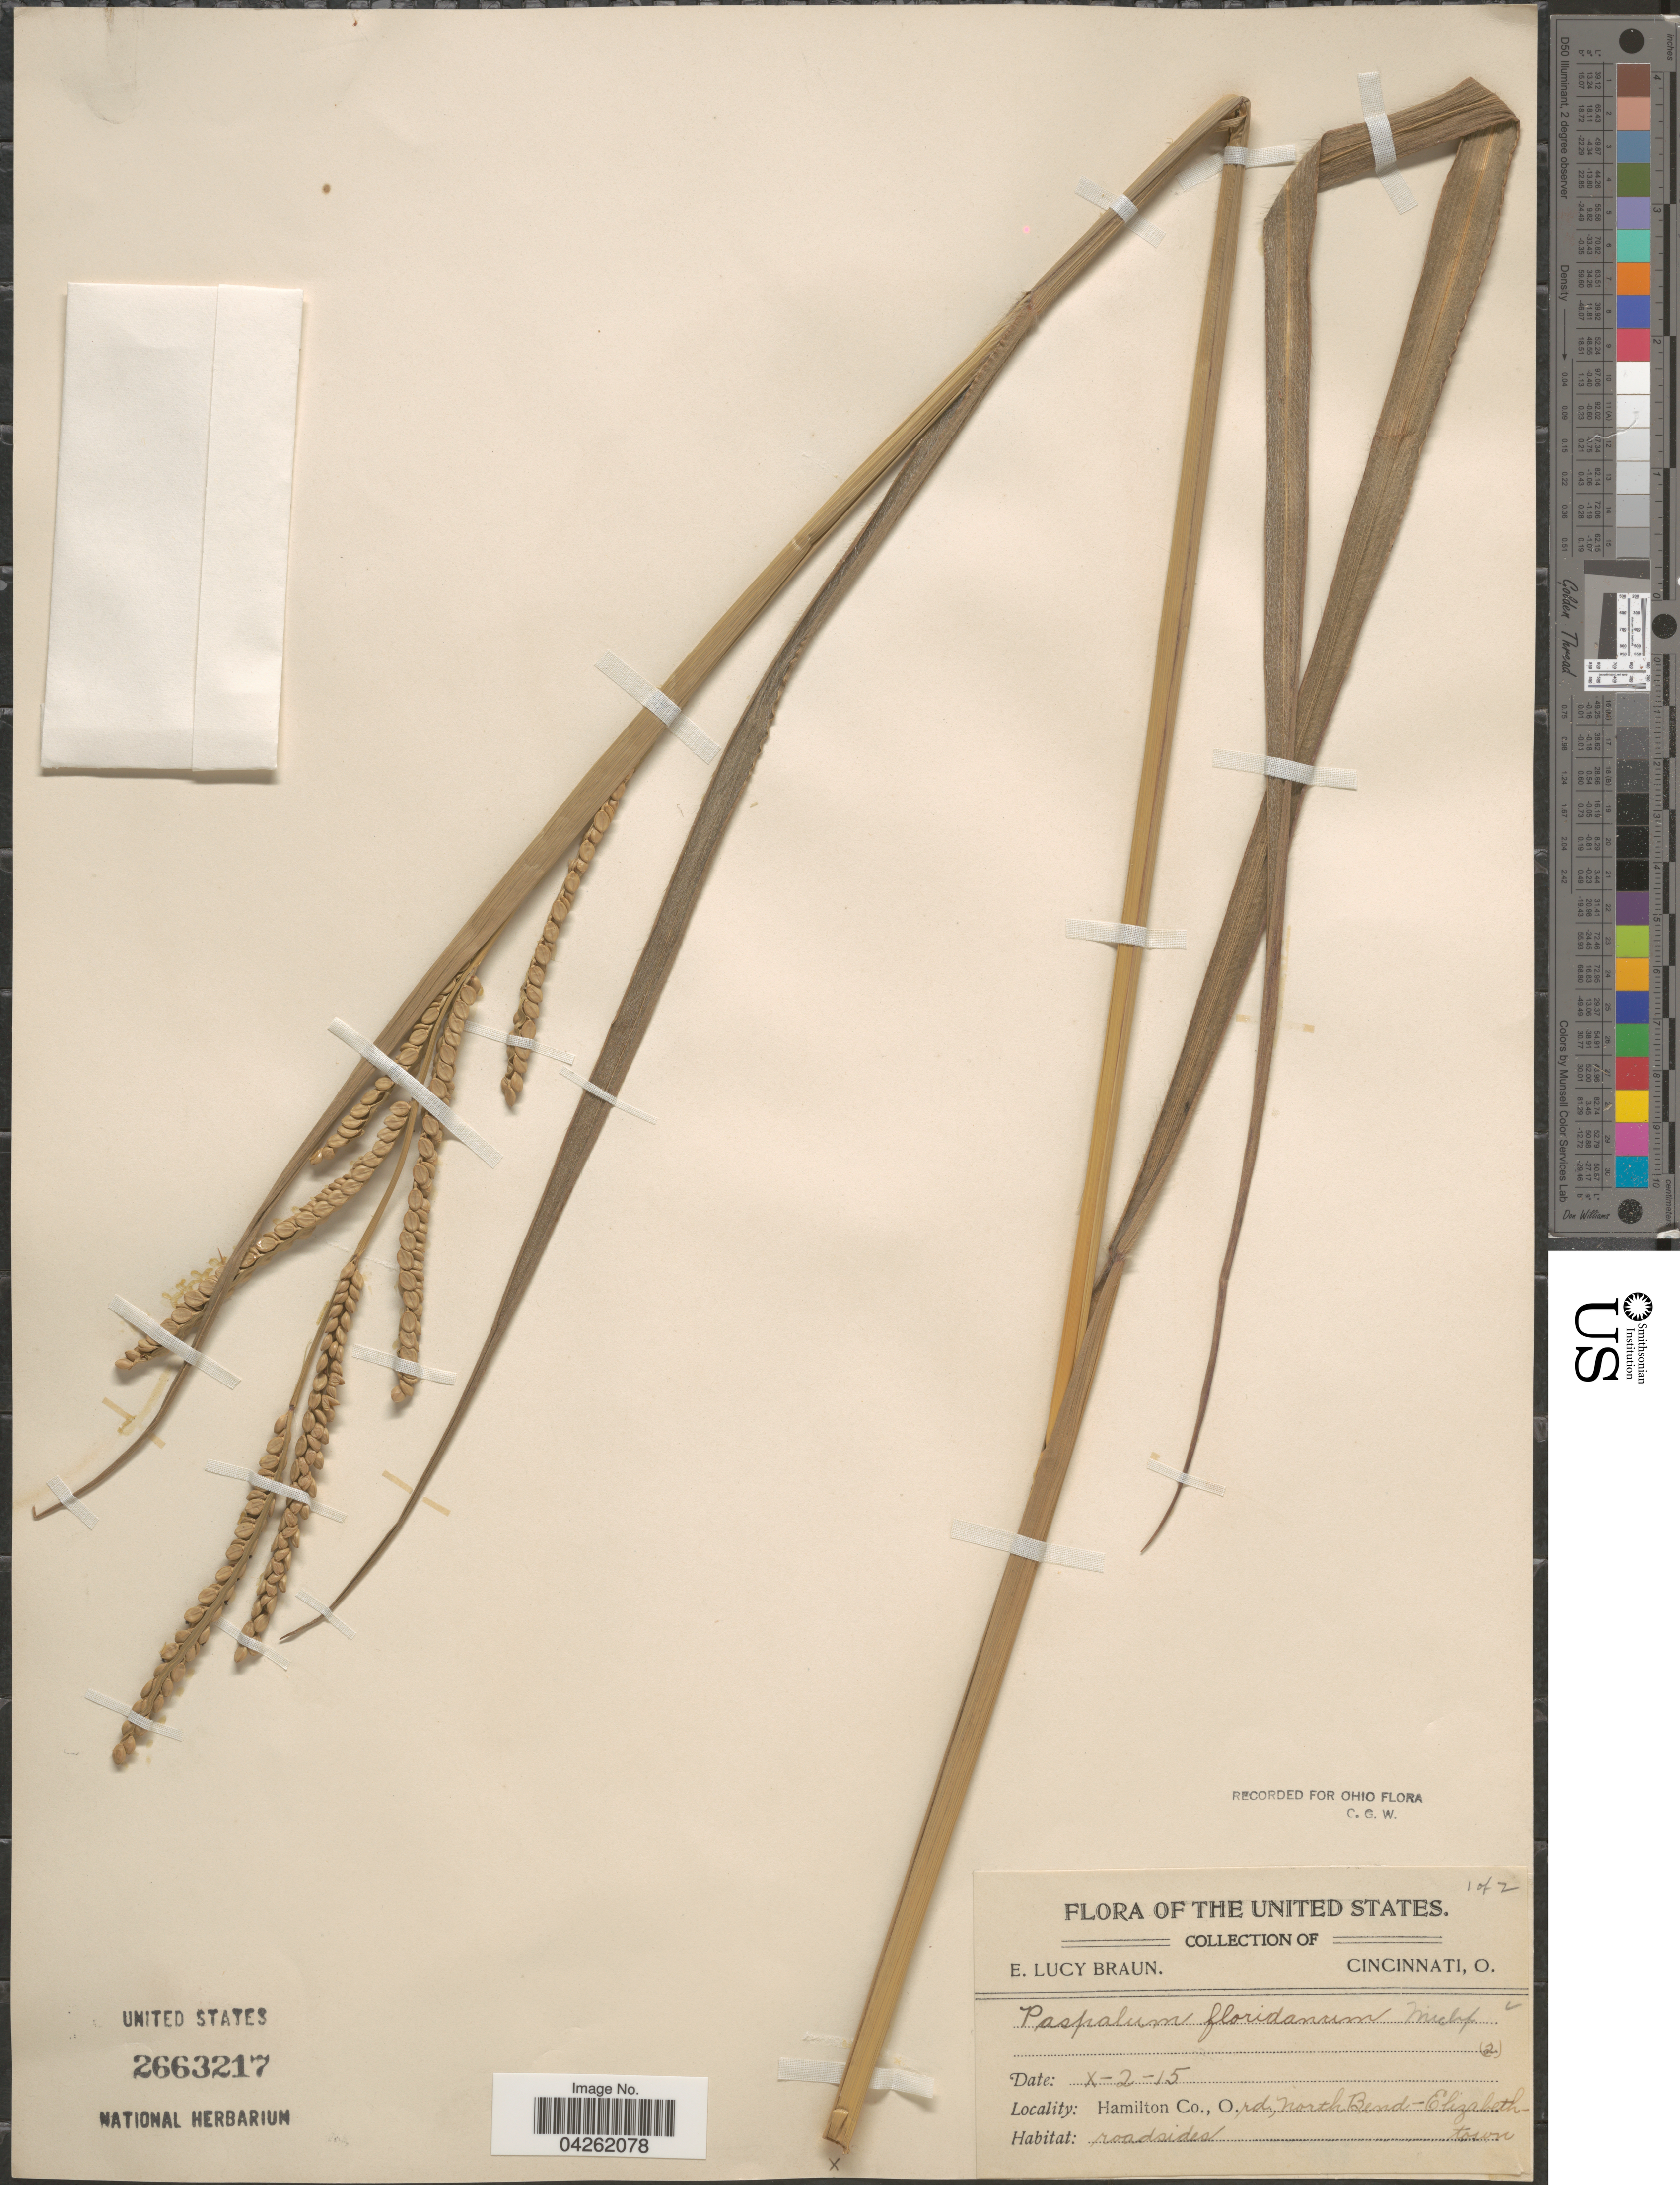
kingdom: Plantae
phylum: Tracheophyta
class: Liliopsida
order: Poales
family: Poaceae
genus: Paspalum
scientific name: Paspalum floridanum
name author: Michx.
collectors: E. L. Braun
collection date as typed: Transcribed d/m/y: 2/10/15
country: United States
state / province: Ohio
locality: Hamilton Co., rd, North Bend-Elizabeth-town.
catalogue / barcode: US 2663217